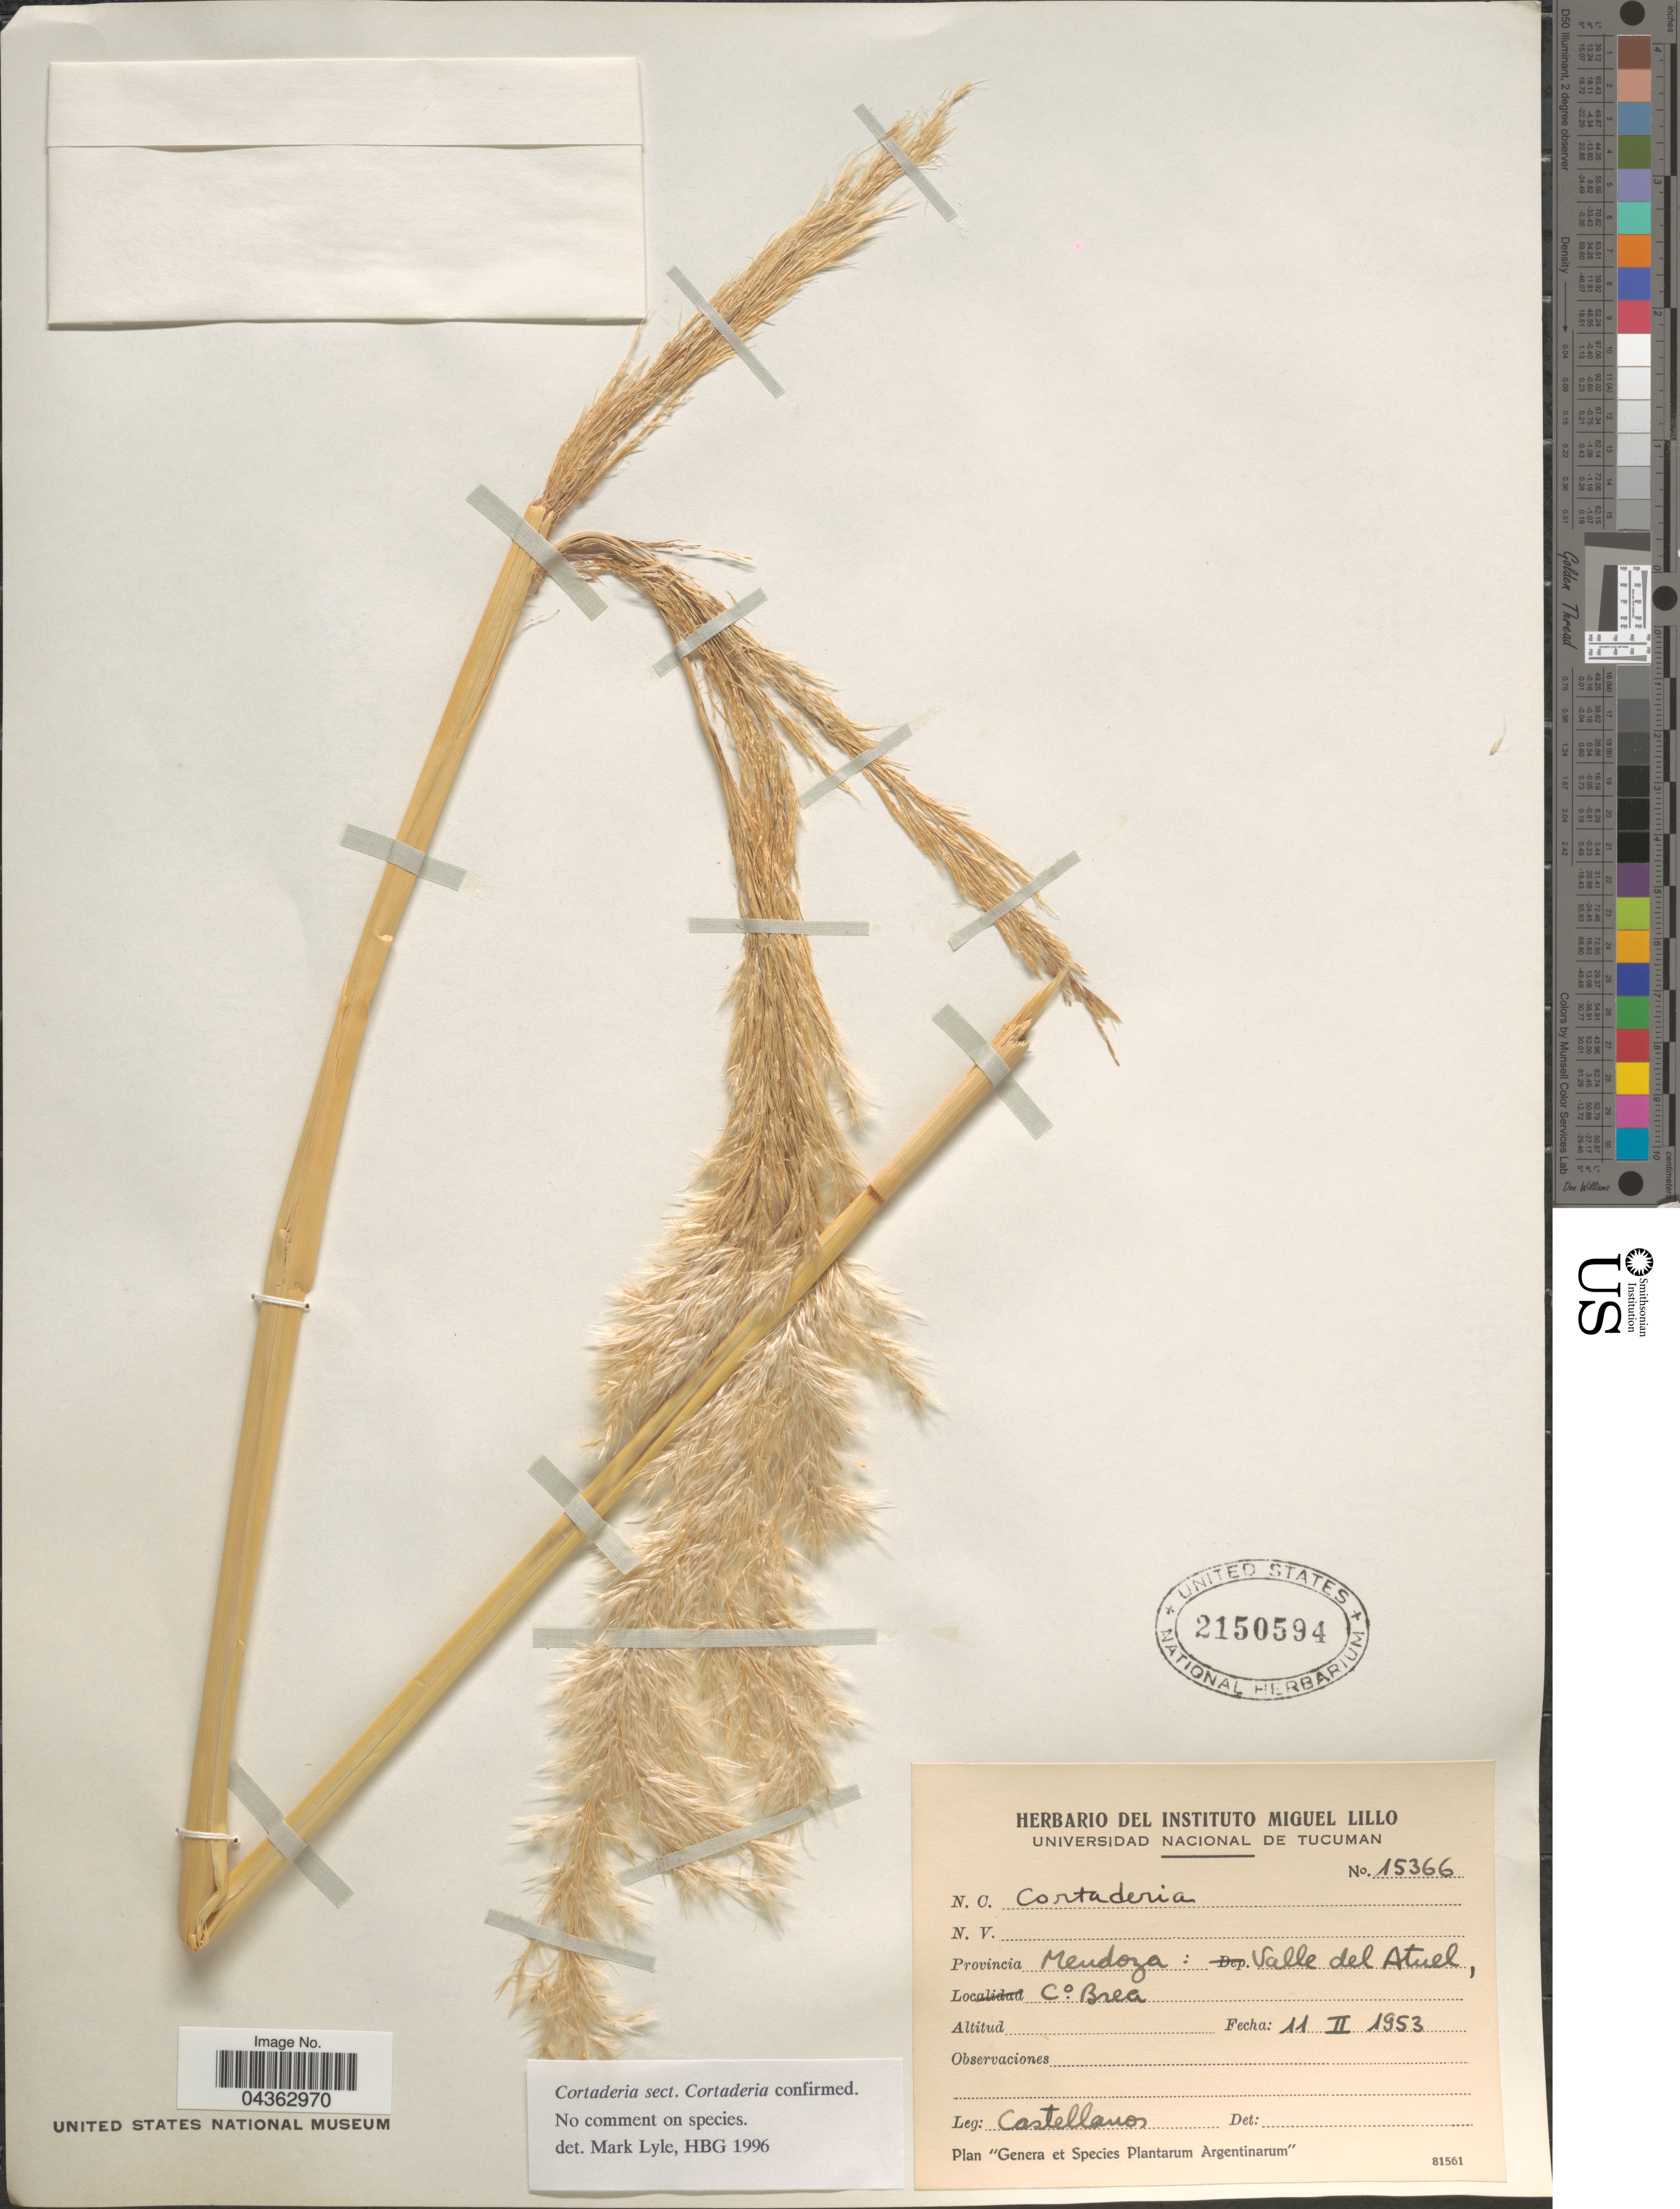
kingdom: Plantae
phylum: Tracheophyta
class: Liliopsida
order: Poales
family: Poaceae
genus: Cortaderia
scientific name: Cortaderia sp.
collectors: -- Castellanos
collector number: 15366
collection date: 1953-02-11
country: Argentina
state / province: Mendoza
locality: Valle del Atuel, C° Brea.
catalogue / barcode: US 2150594